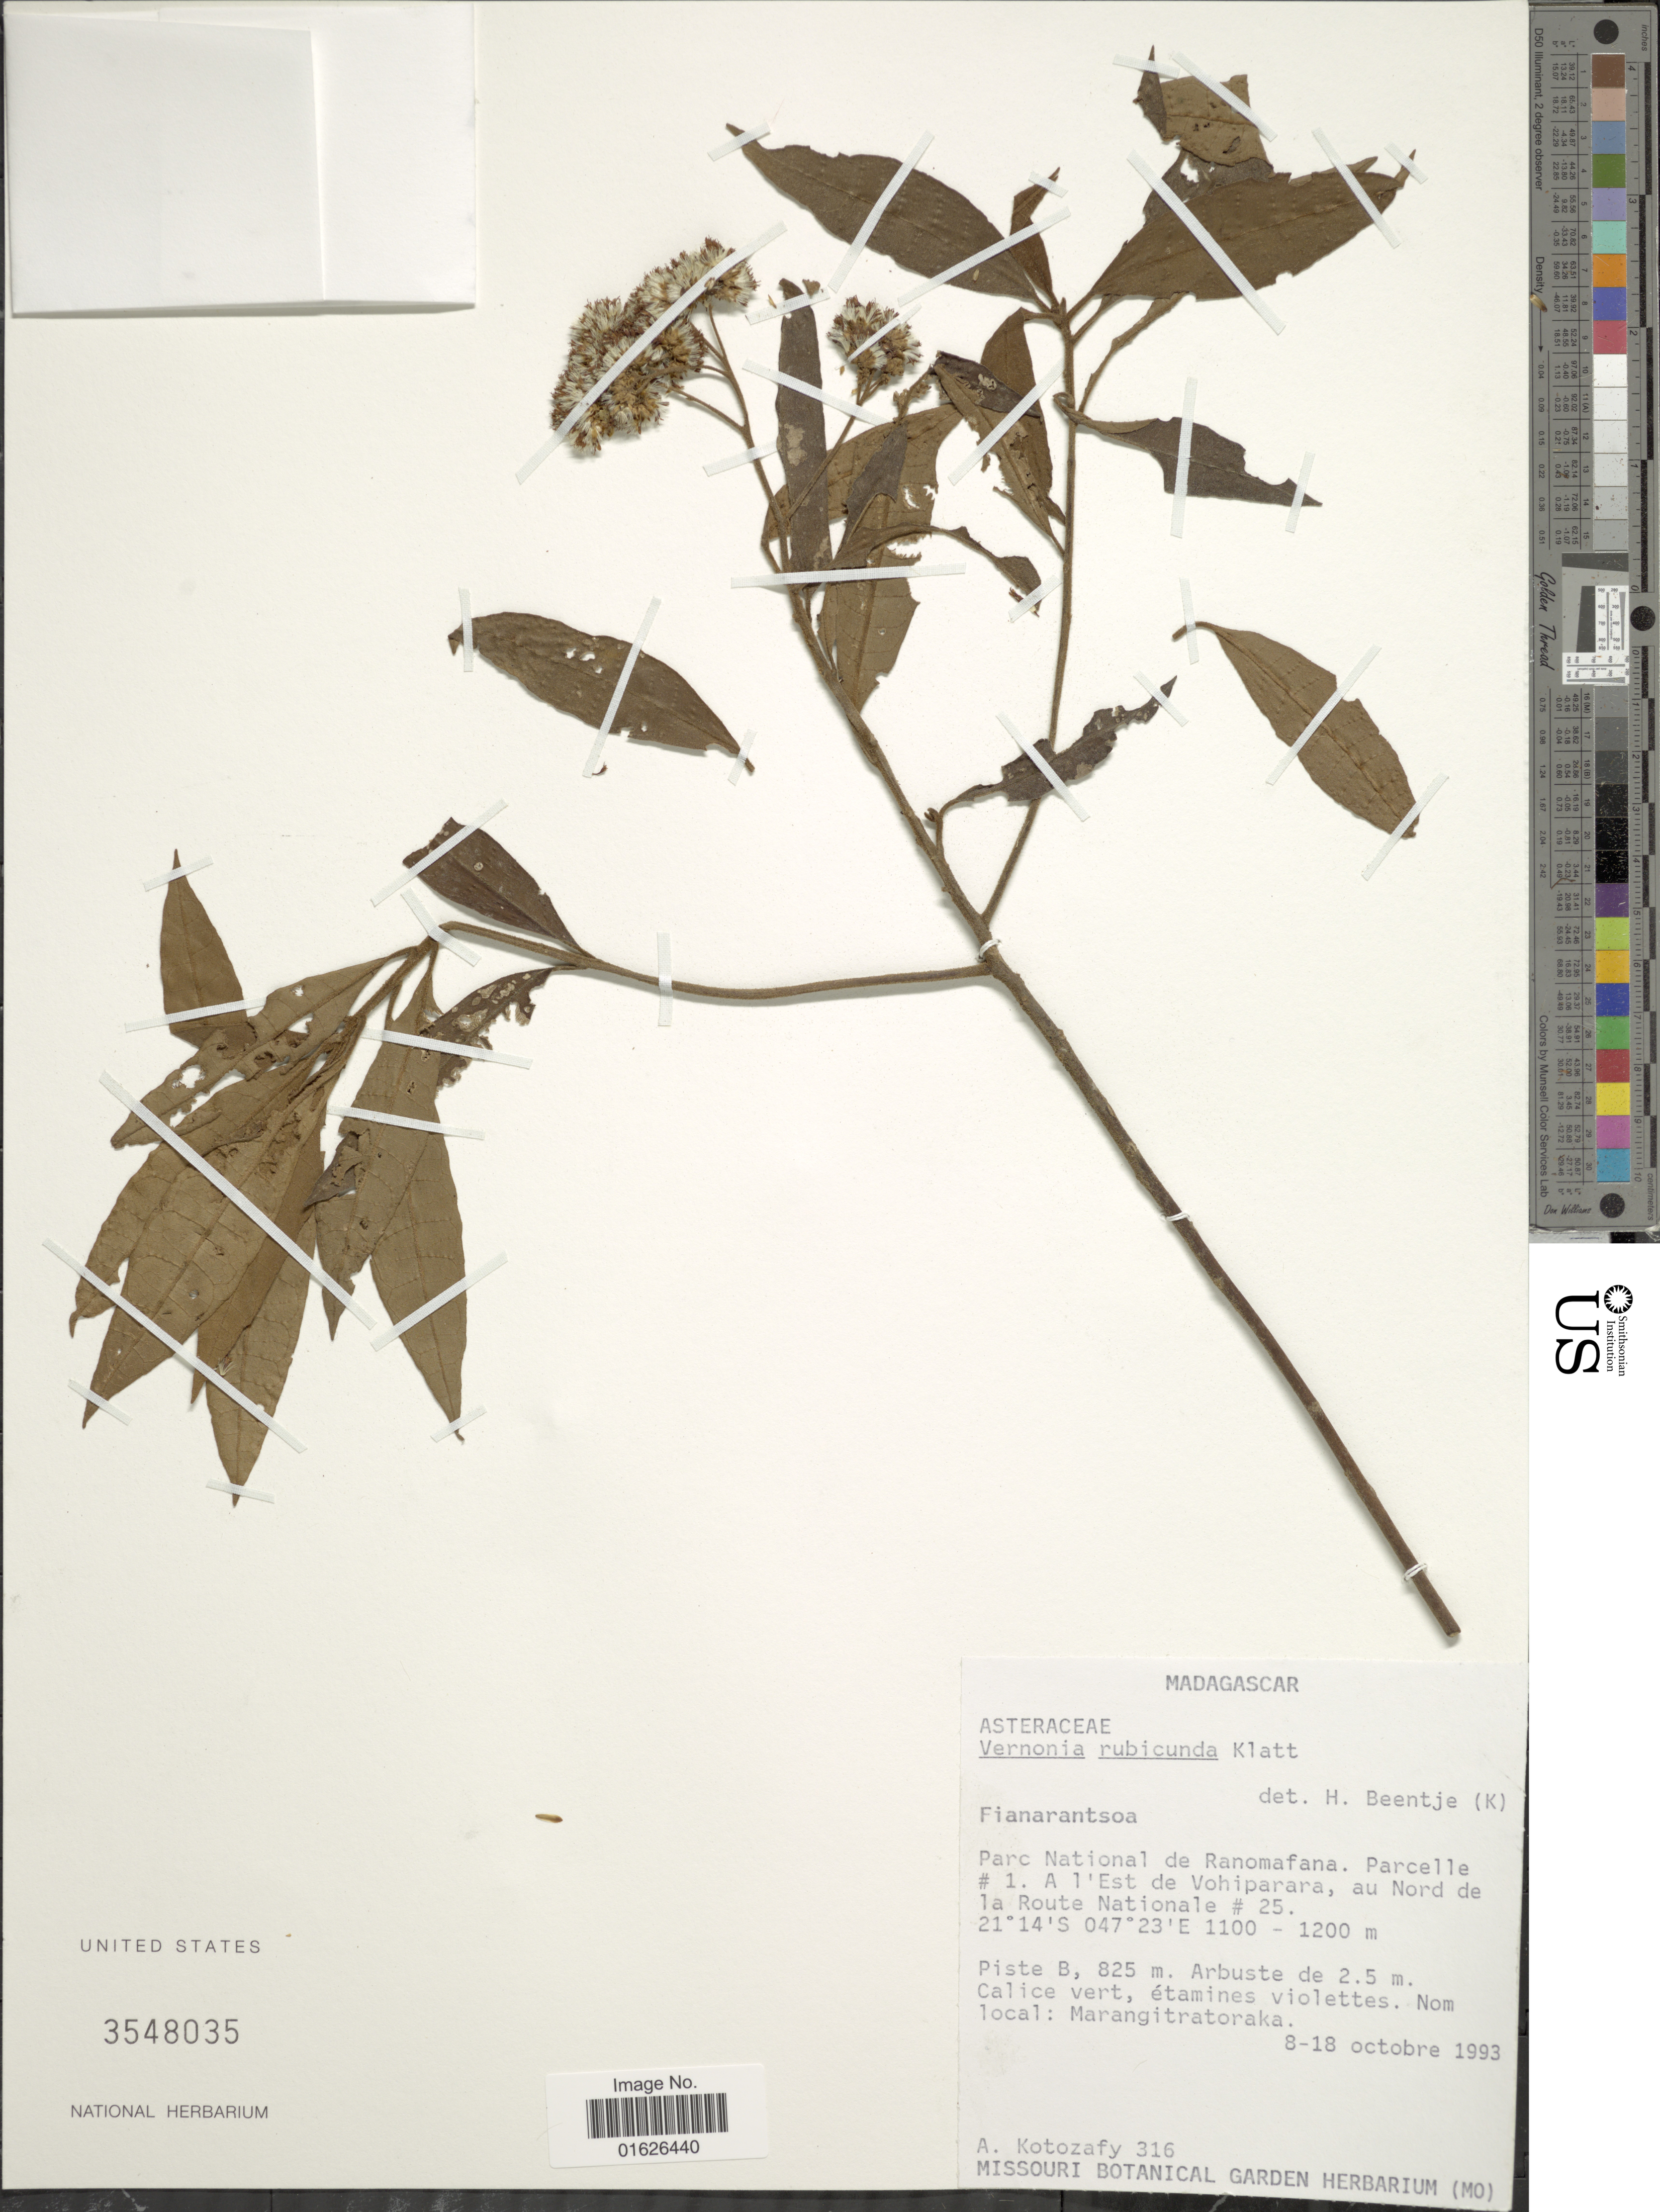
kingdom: Plantae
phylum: Tracheophyta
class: Magnoliopsida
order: Asterales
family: Asteraceae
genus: Gymnanthemum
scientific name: Gymnanthemum rubicundum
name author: (Klatt) H. Rob.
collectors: A. Kotozafy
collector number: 316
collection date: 1993-10-08/1993-10-18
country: Madagascar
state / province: Haute Matsiatra / Vatovavy Fitovinany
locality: Parc National de Ranomafana, Parcelle #1, A l'Est de Vohipara, au Nord de la route National # 25.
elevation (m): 1200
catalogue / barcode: US 3548035